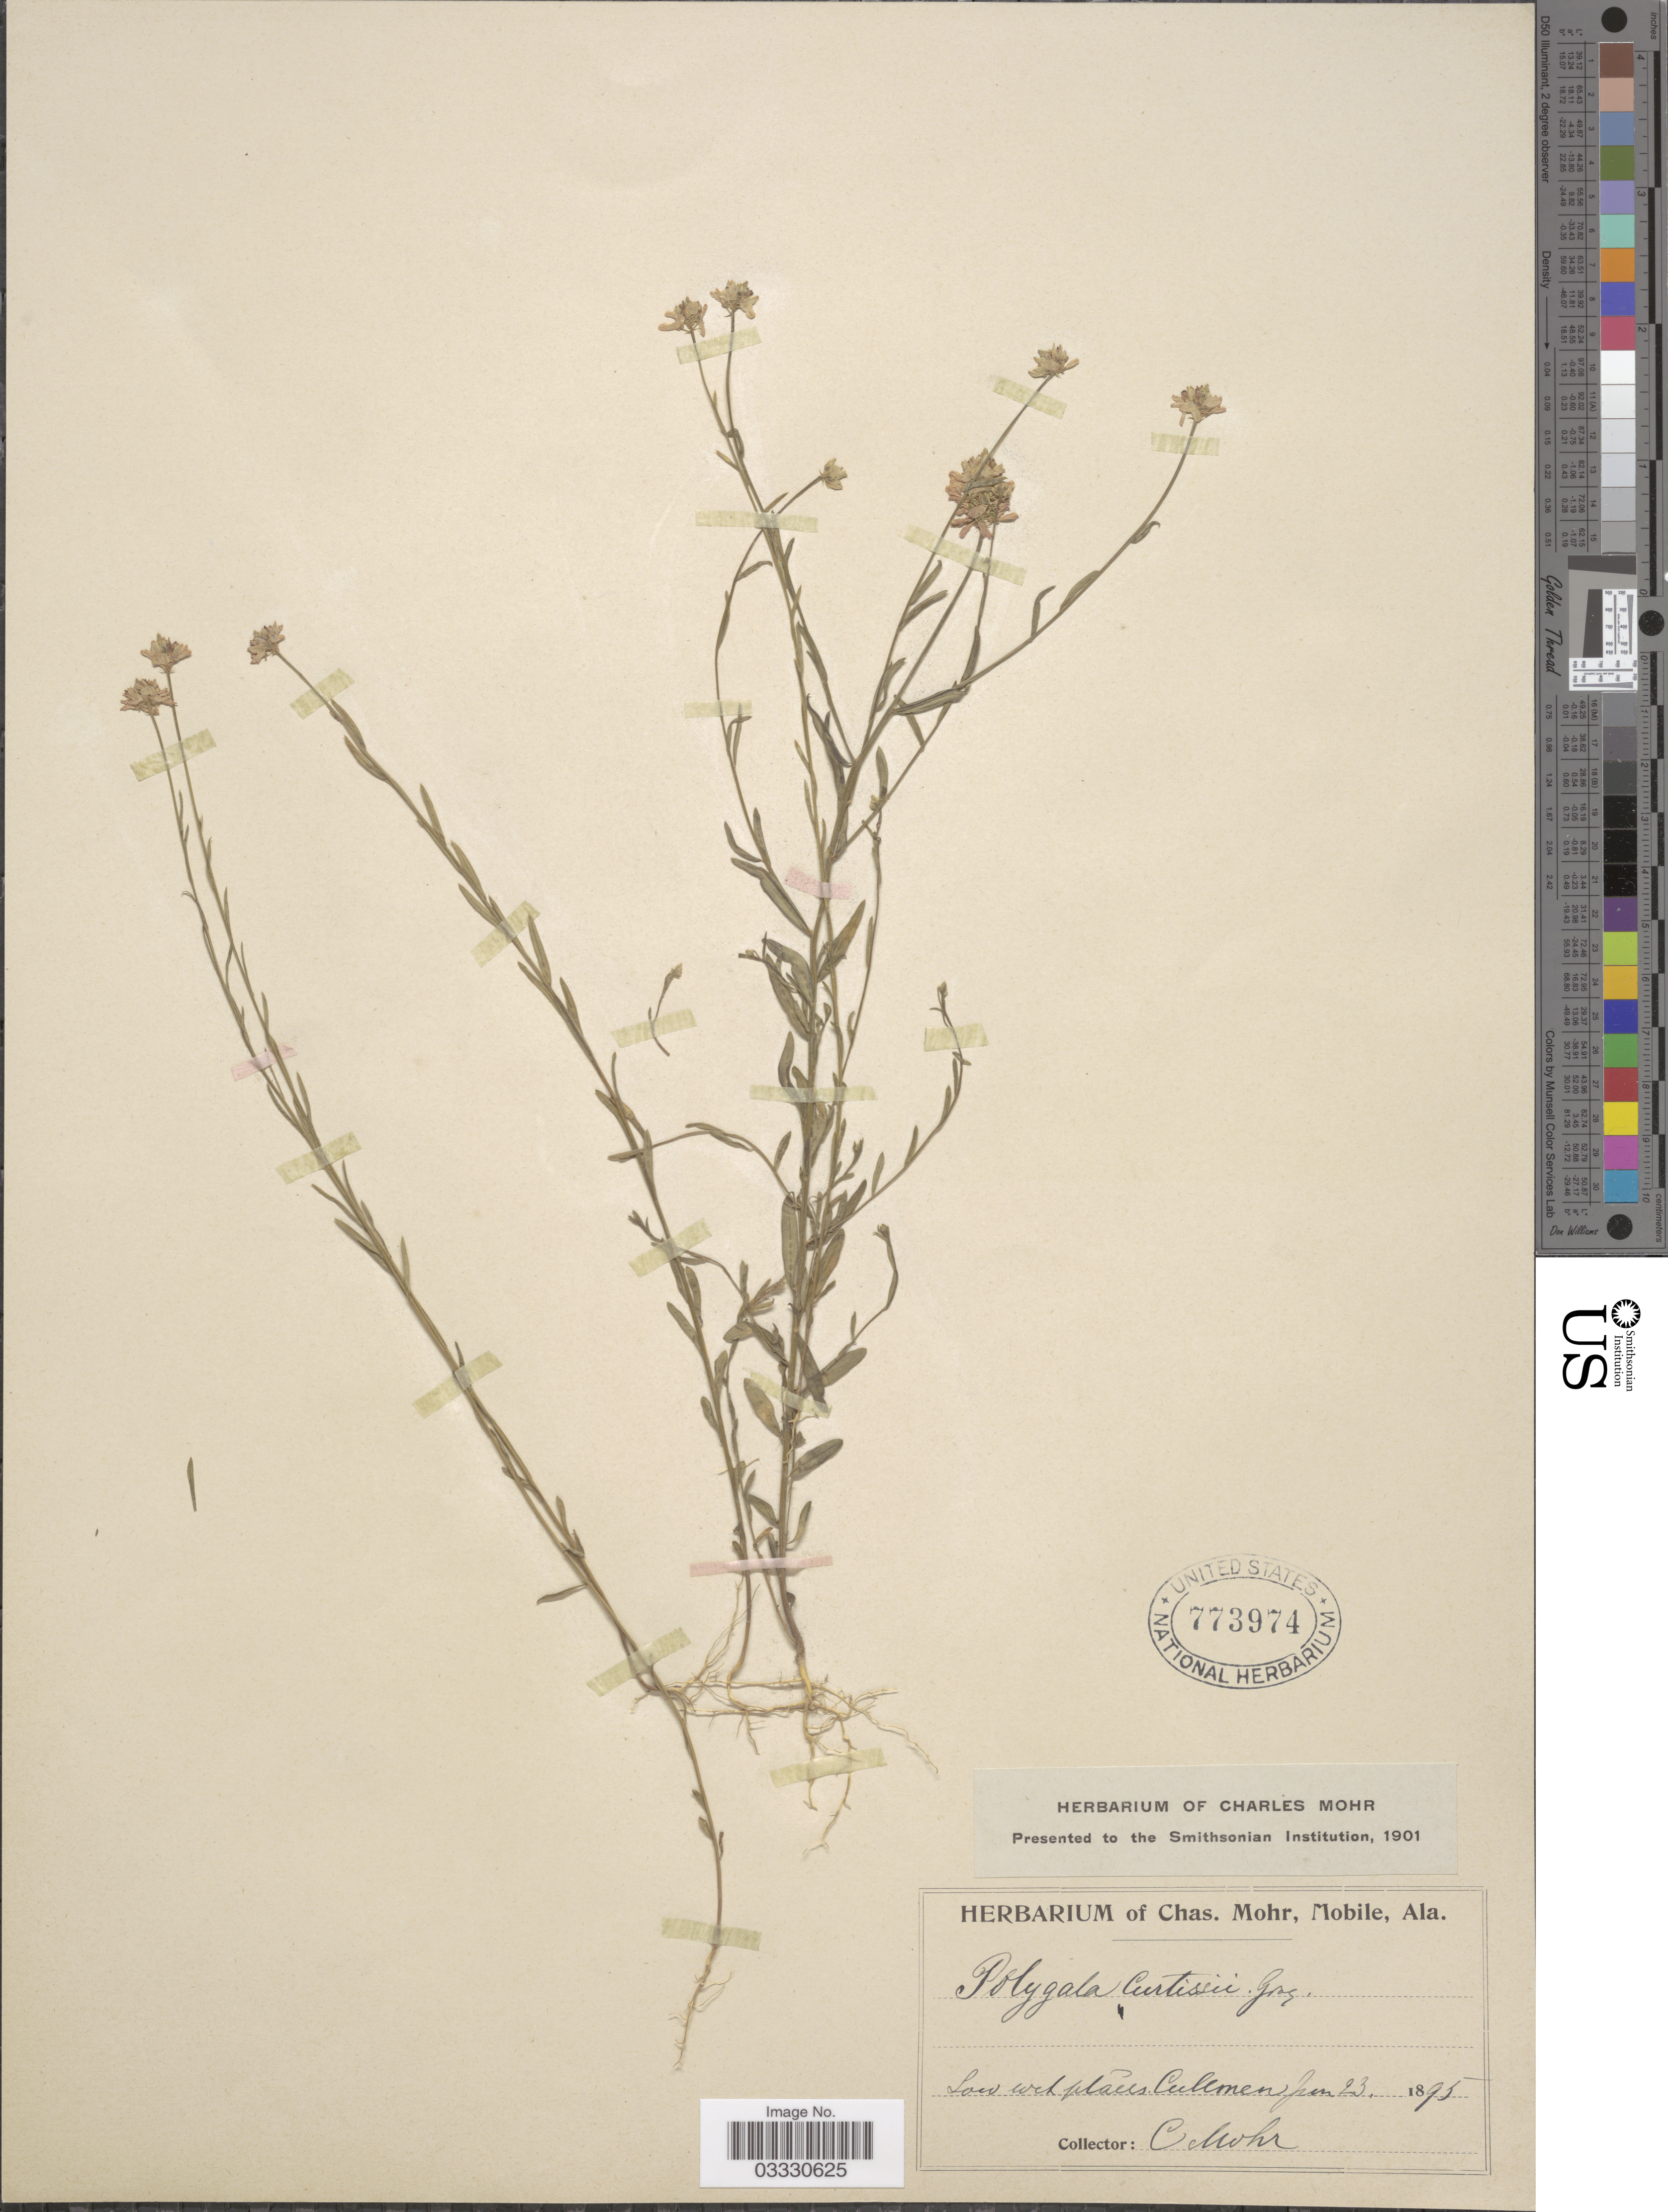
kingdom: Plantae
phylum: Tracheophyta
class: Magnoliopsida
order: Fabales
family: Polygalaceae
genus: Polygala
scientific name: Polygala curtissii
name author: A. Gray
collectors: C. T. Mohr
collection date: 1895-06-23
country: United States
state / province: Alabama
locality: Cullman.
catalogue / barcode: US 773974